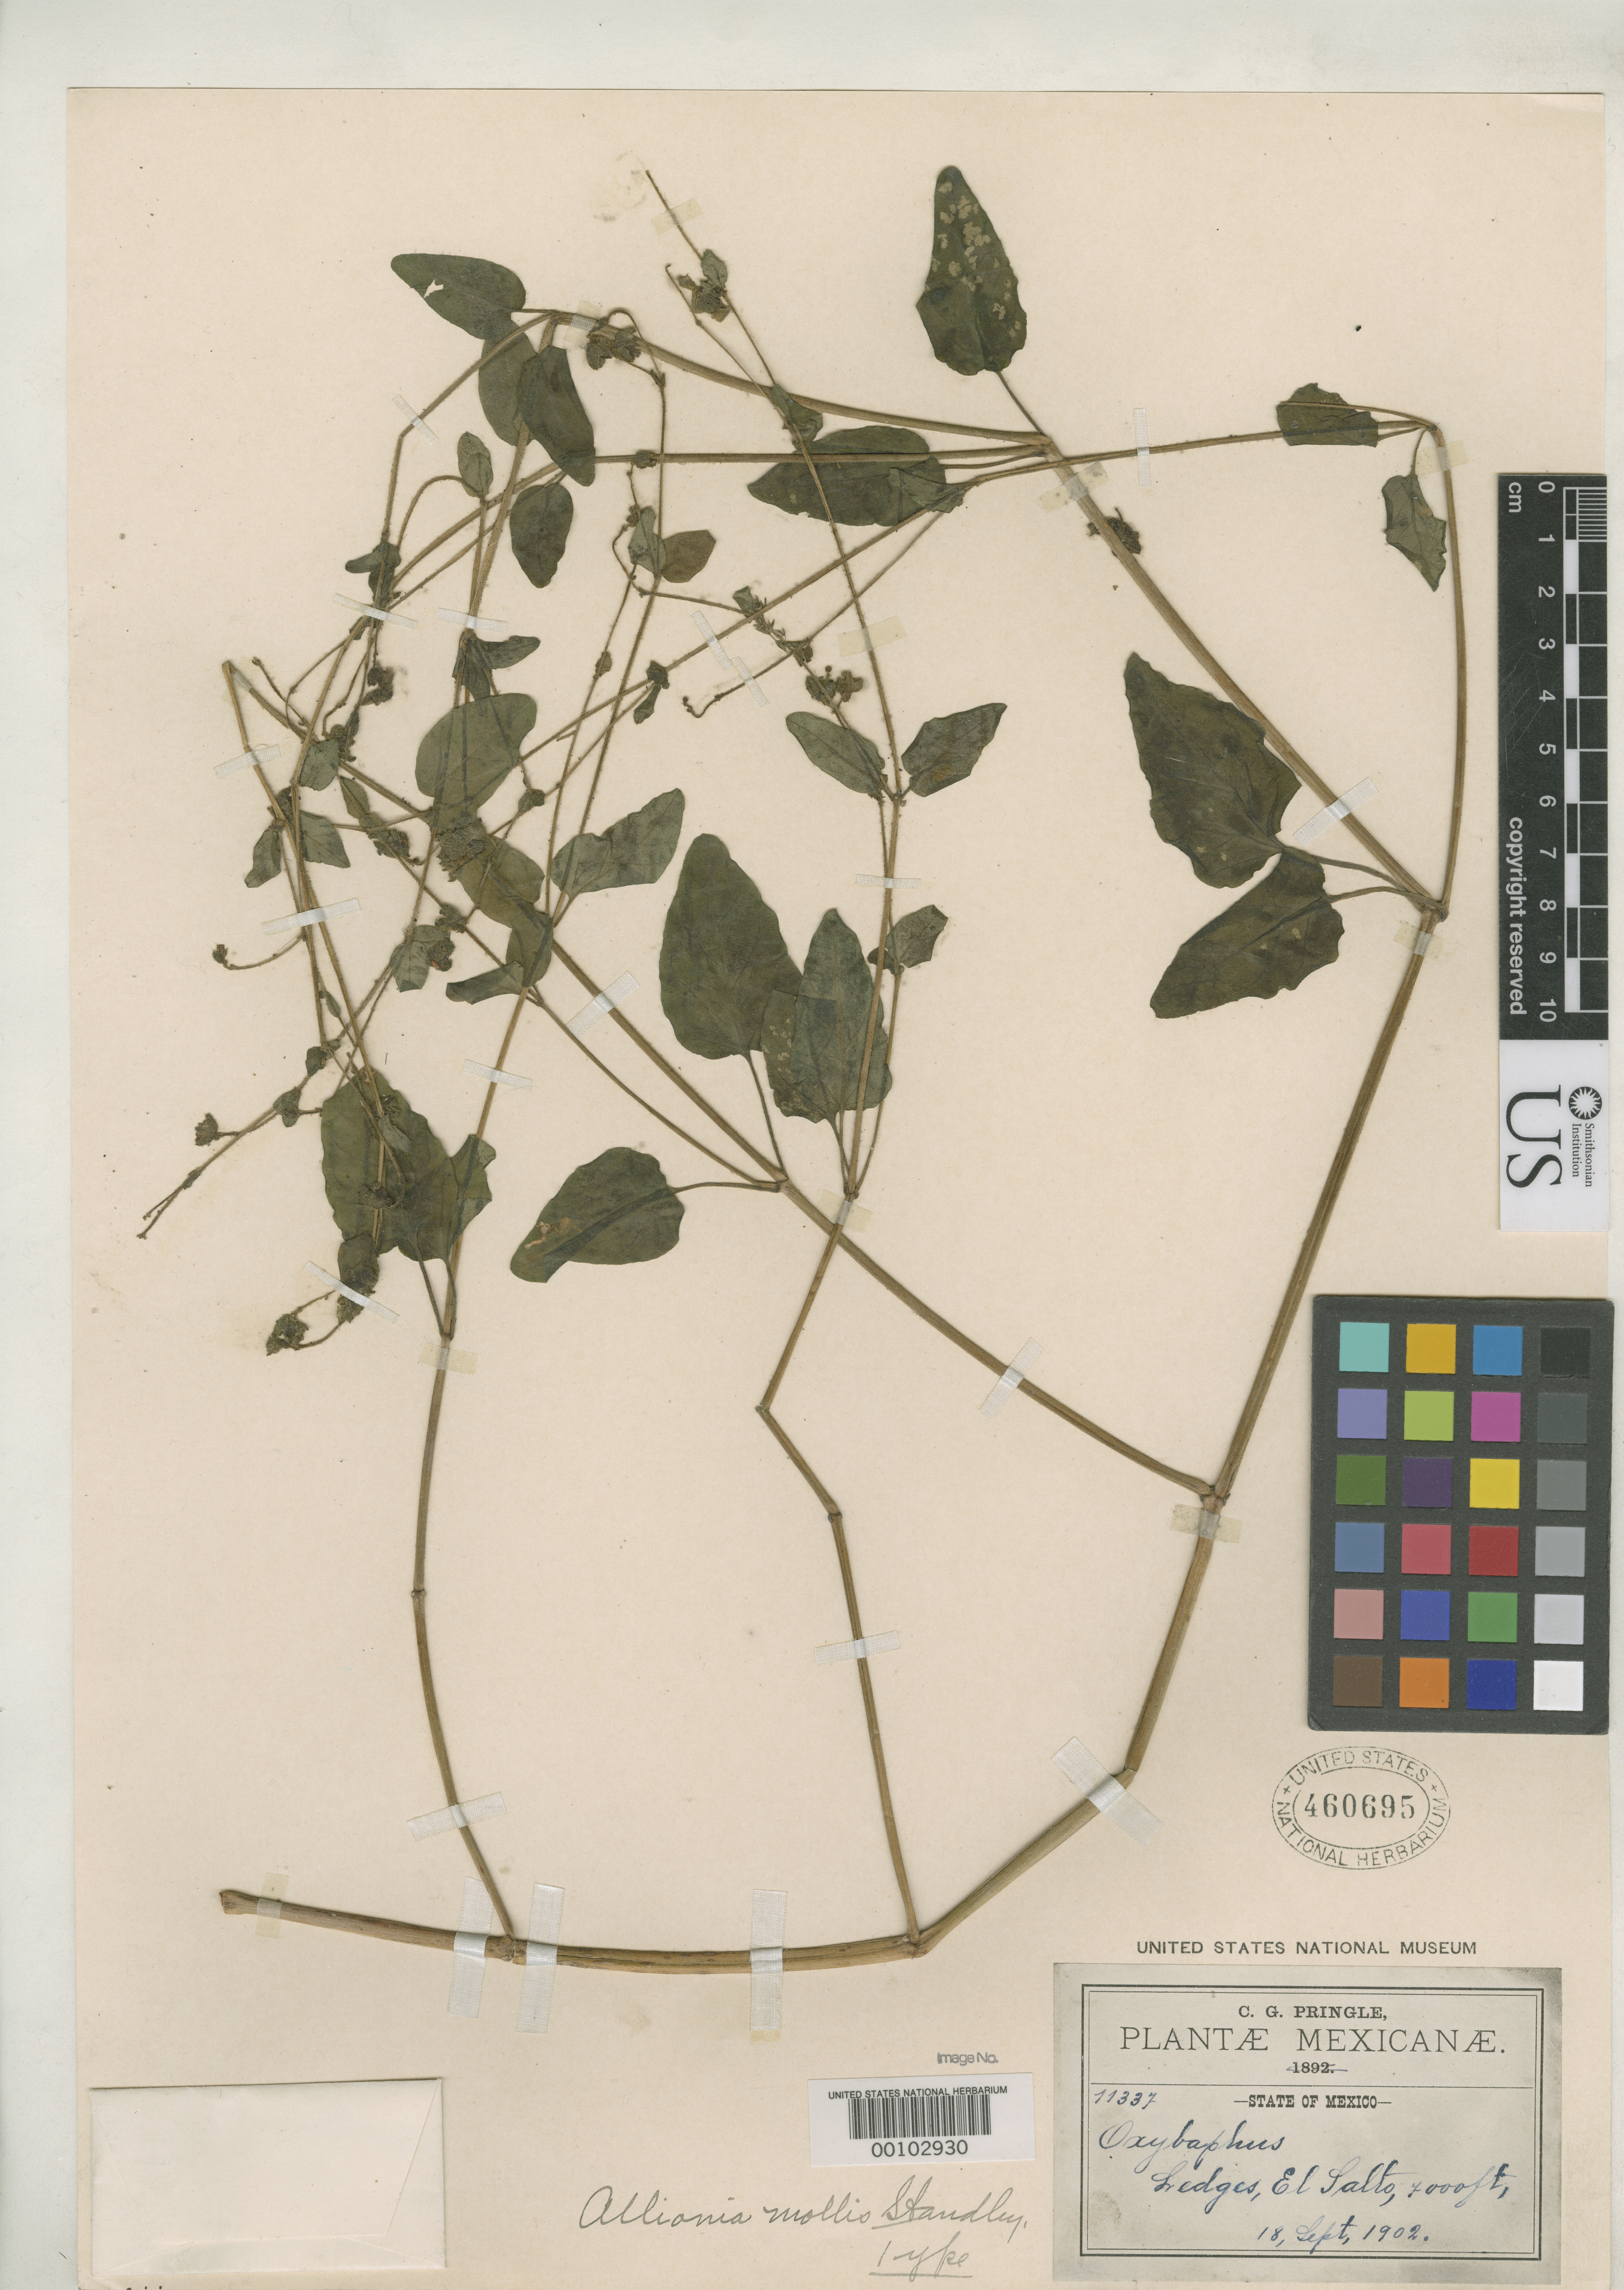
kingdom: Plantae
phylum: Tracheophyta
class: Magnoliopsida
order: Caryophyllales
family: Nyctaginaceae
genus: Allionia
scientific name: Allionia mollis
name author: Standl.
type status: Holotype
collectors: C. G. Pringle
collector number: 11337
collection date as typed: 18 Sep 1902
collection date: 1902-09-18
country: Mexico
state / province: México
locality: El Salto.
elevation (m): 2150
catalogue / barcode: US 460695